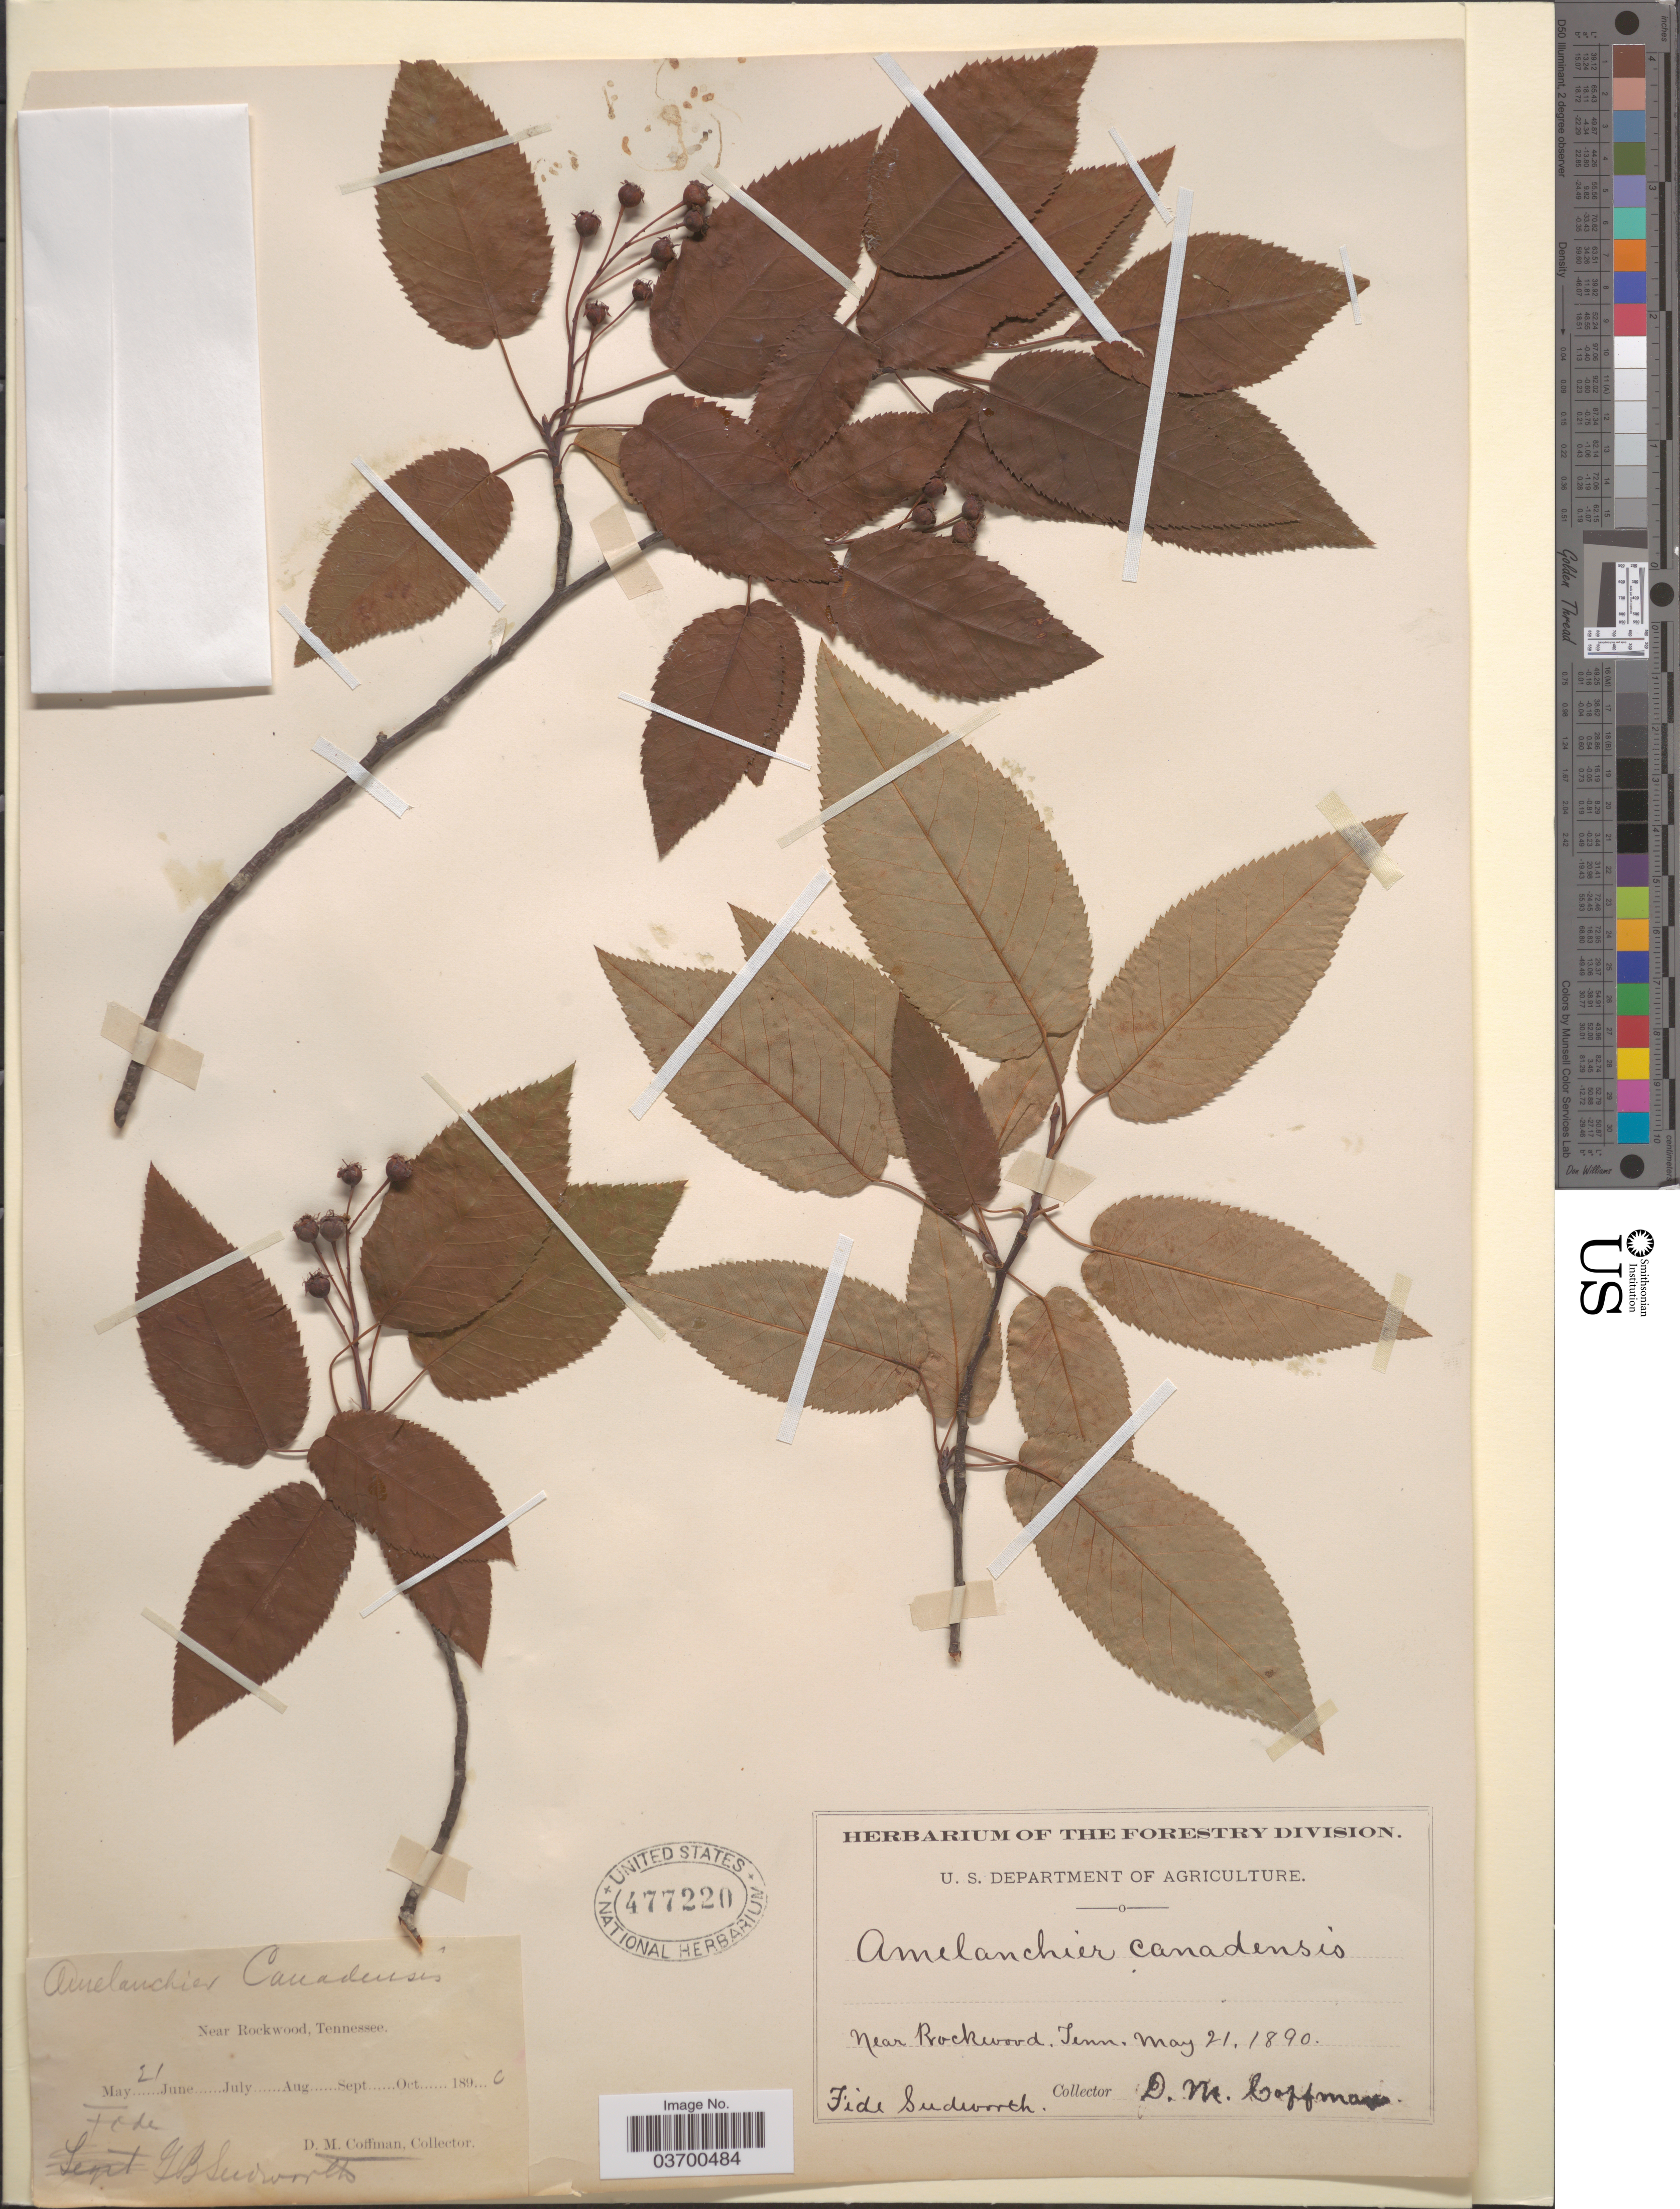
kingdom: Plantae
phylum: Tracheophyta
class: Magnoliopsida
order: Rosales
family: Rosaceae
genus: Amelanchier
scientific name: Amelanchier canadensis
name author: (L.) Medic.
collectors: D. M. Coffman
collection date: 1890-05-21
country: United States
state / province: Tennessee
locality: Near Rockwood.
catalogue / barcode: US 477220